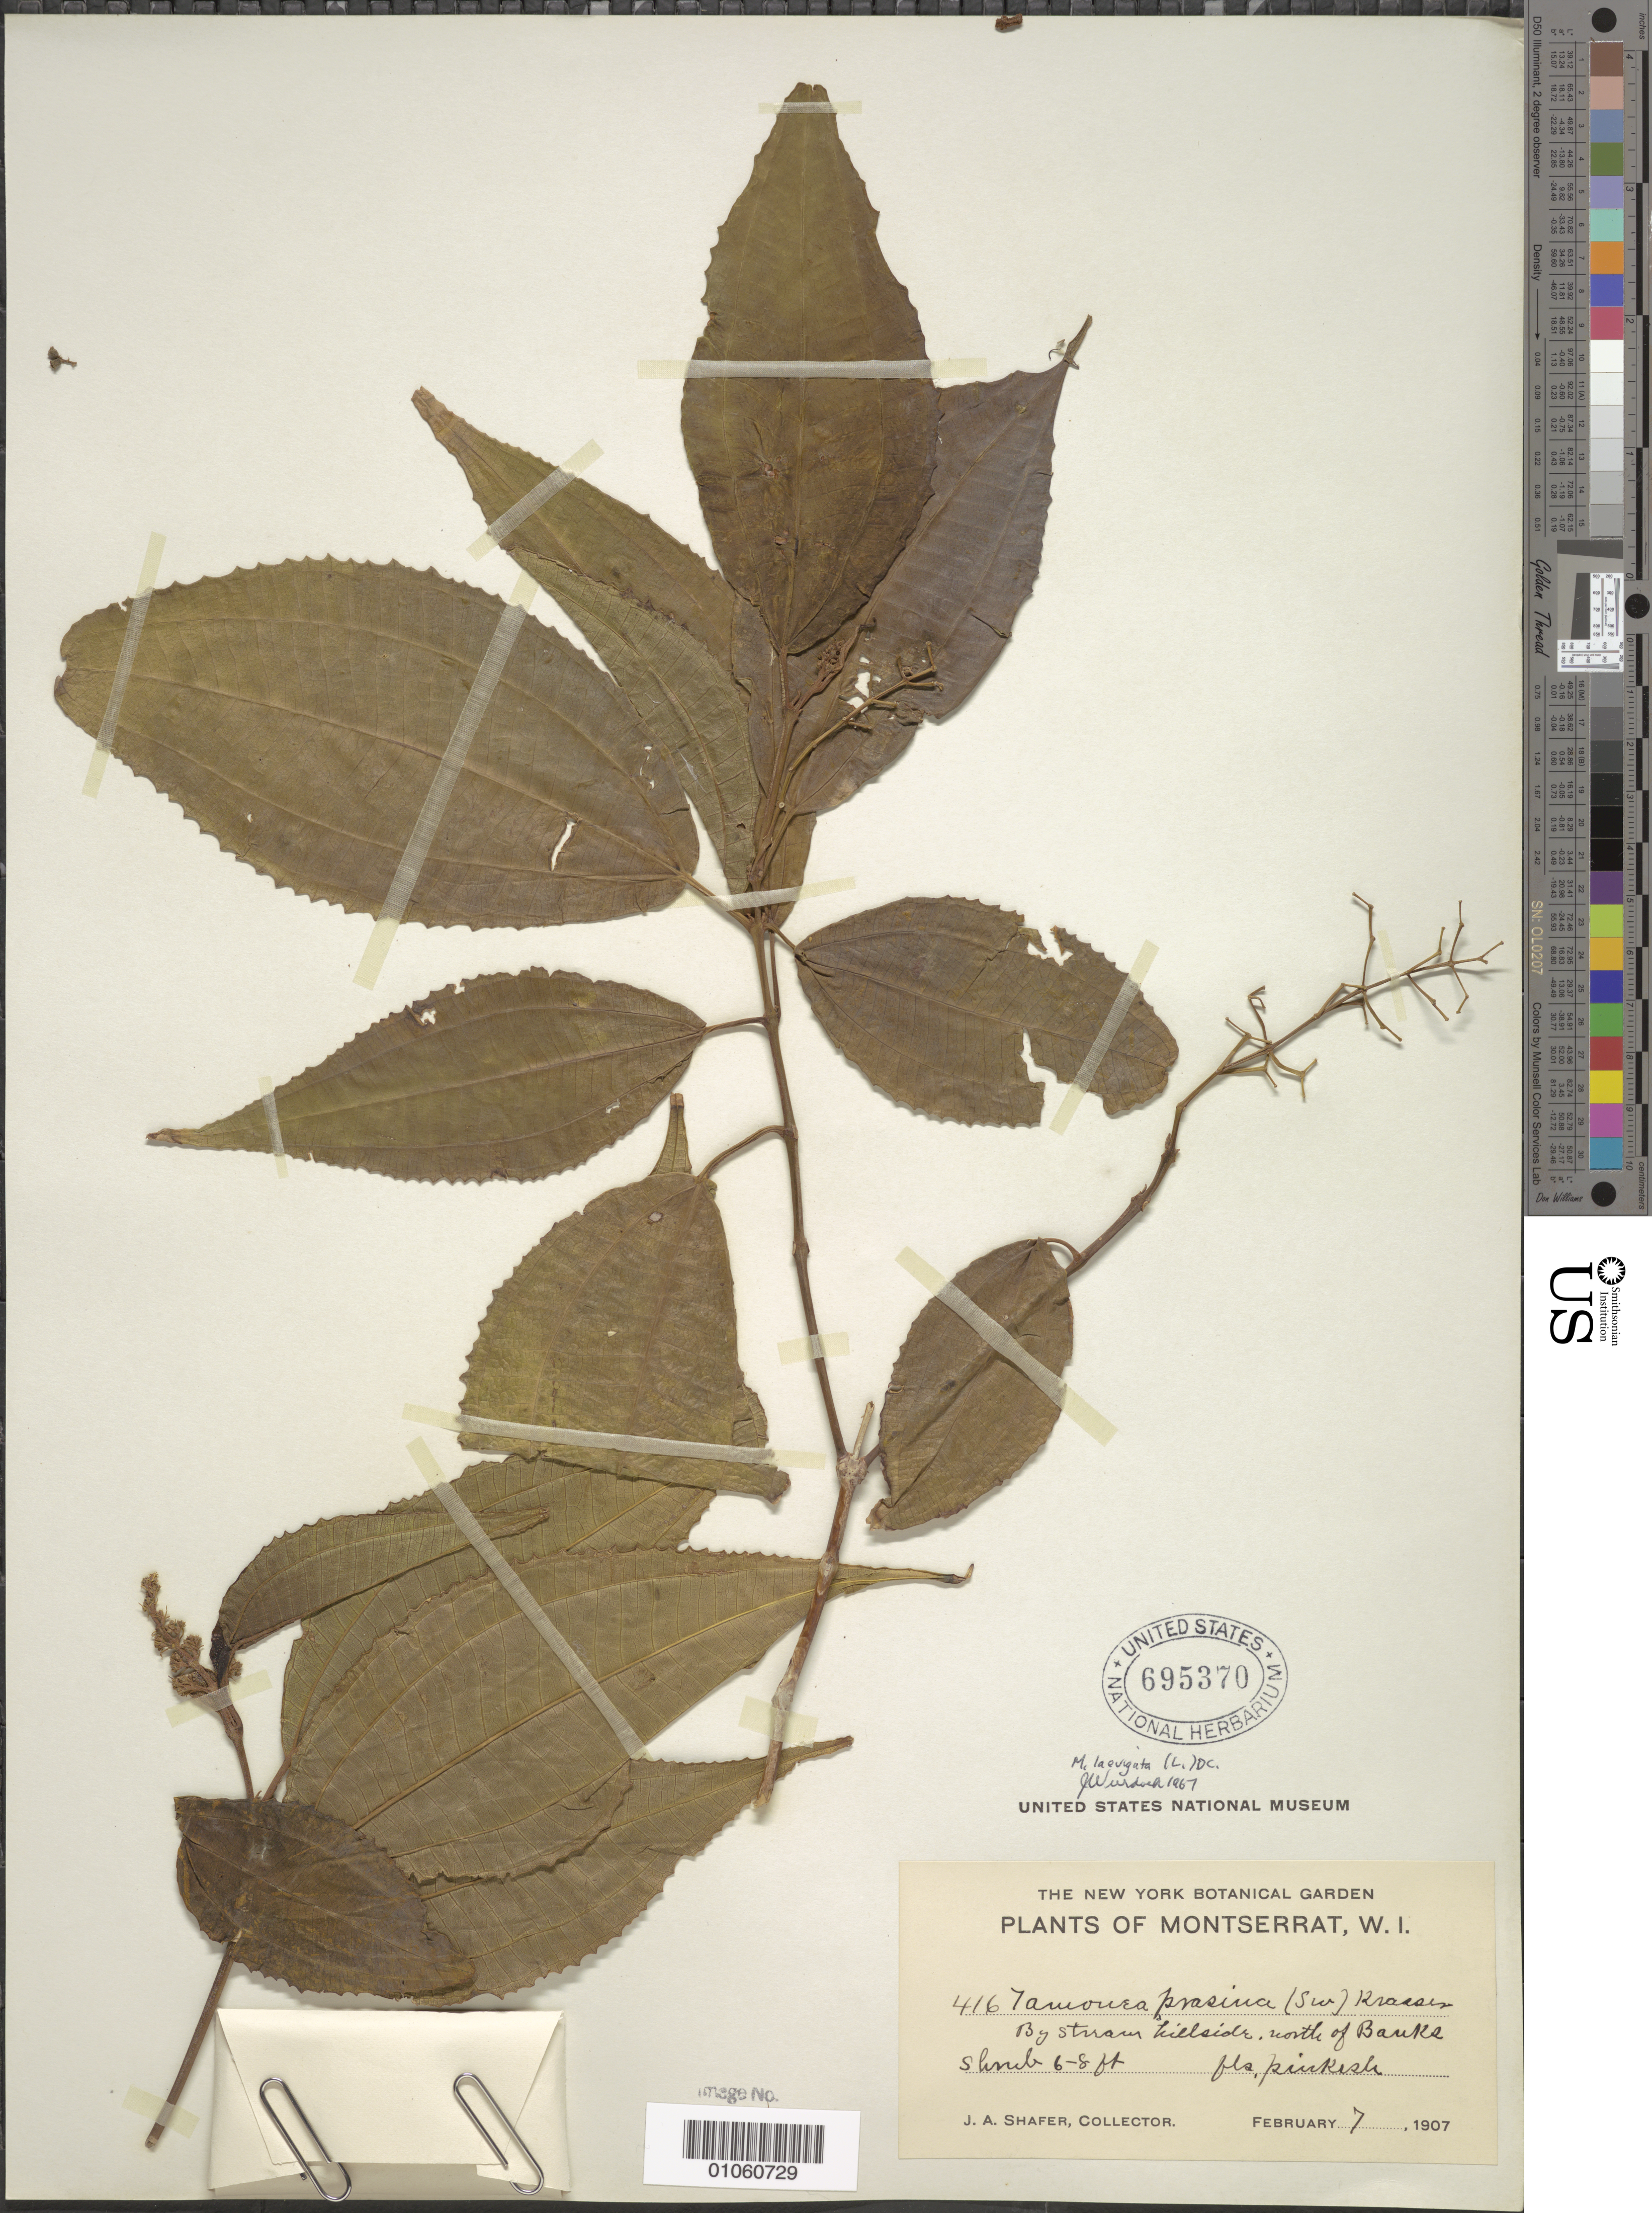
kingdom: Plantae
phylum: Tracheophyta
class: Magnoliopsida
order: Myrtales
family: Melastomataceae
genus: Miconia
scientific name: Miconia laevigata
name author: (L.) D. Don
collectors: J. A. Shafer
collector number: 416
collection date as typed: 07 Feb 1907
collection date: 1907-02-07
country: Montserrat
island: Montserrat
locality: North of Banks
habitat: By stream hillside, north of Banks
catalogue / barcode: US 695370